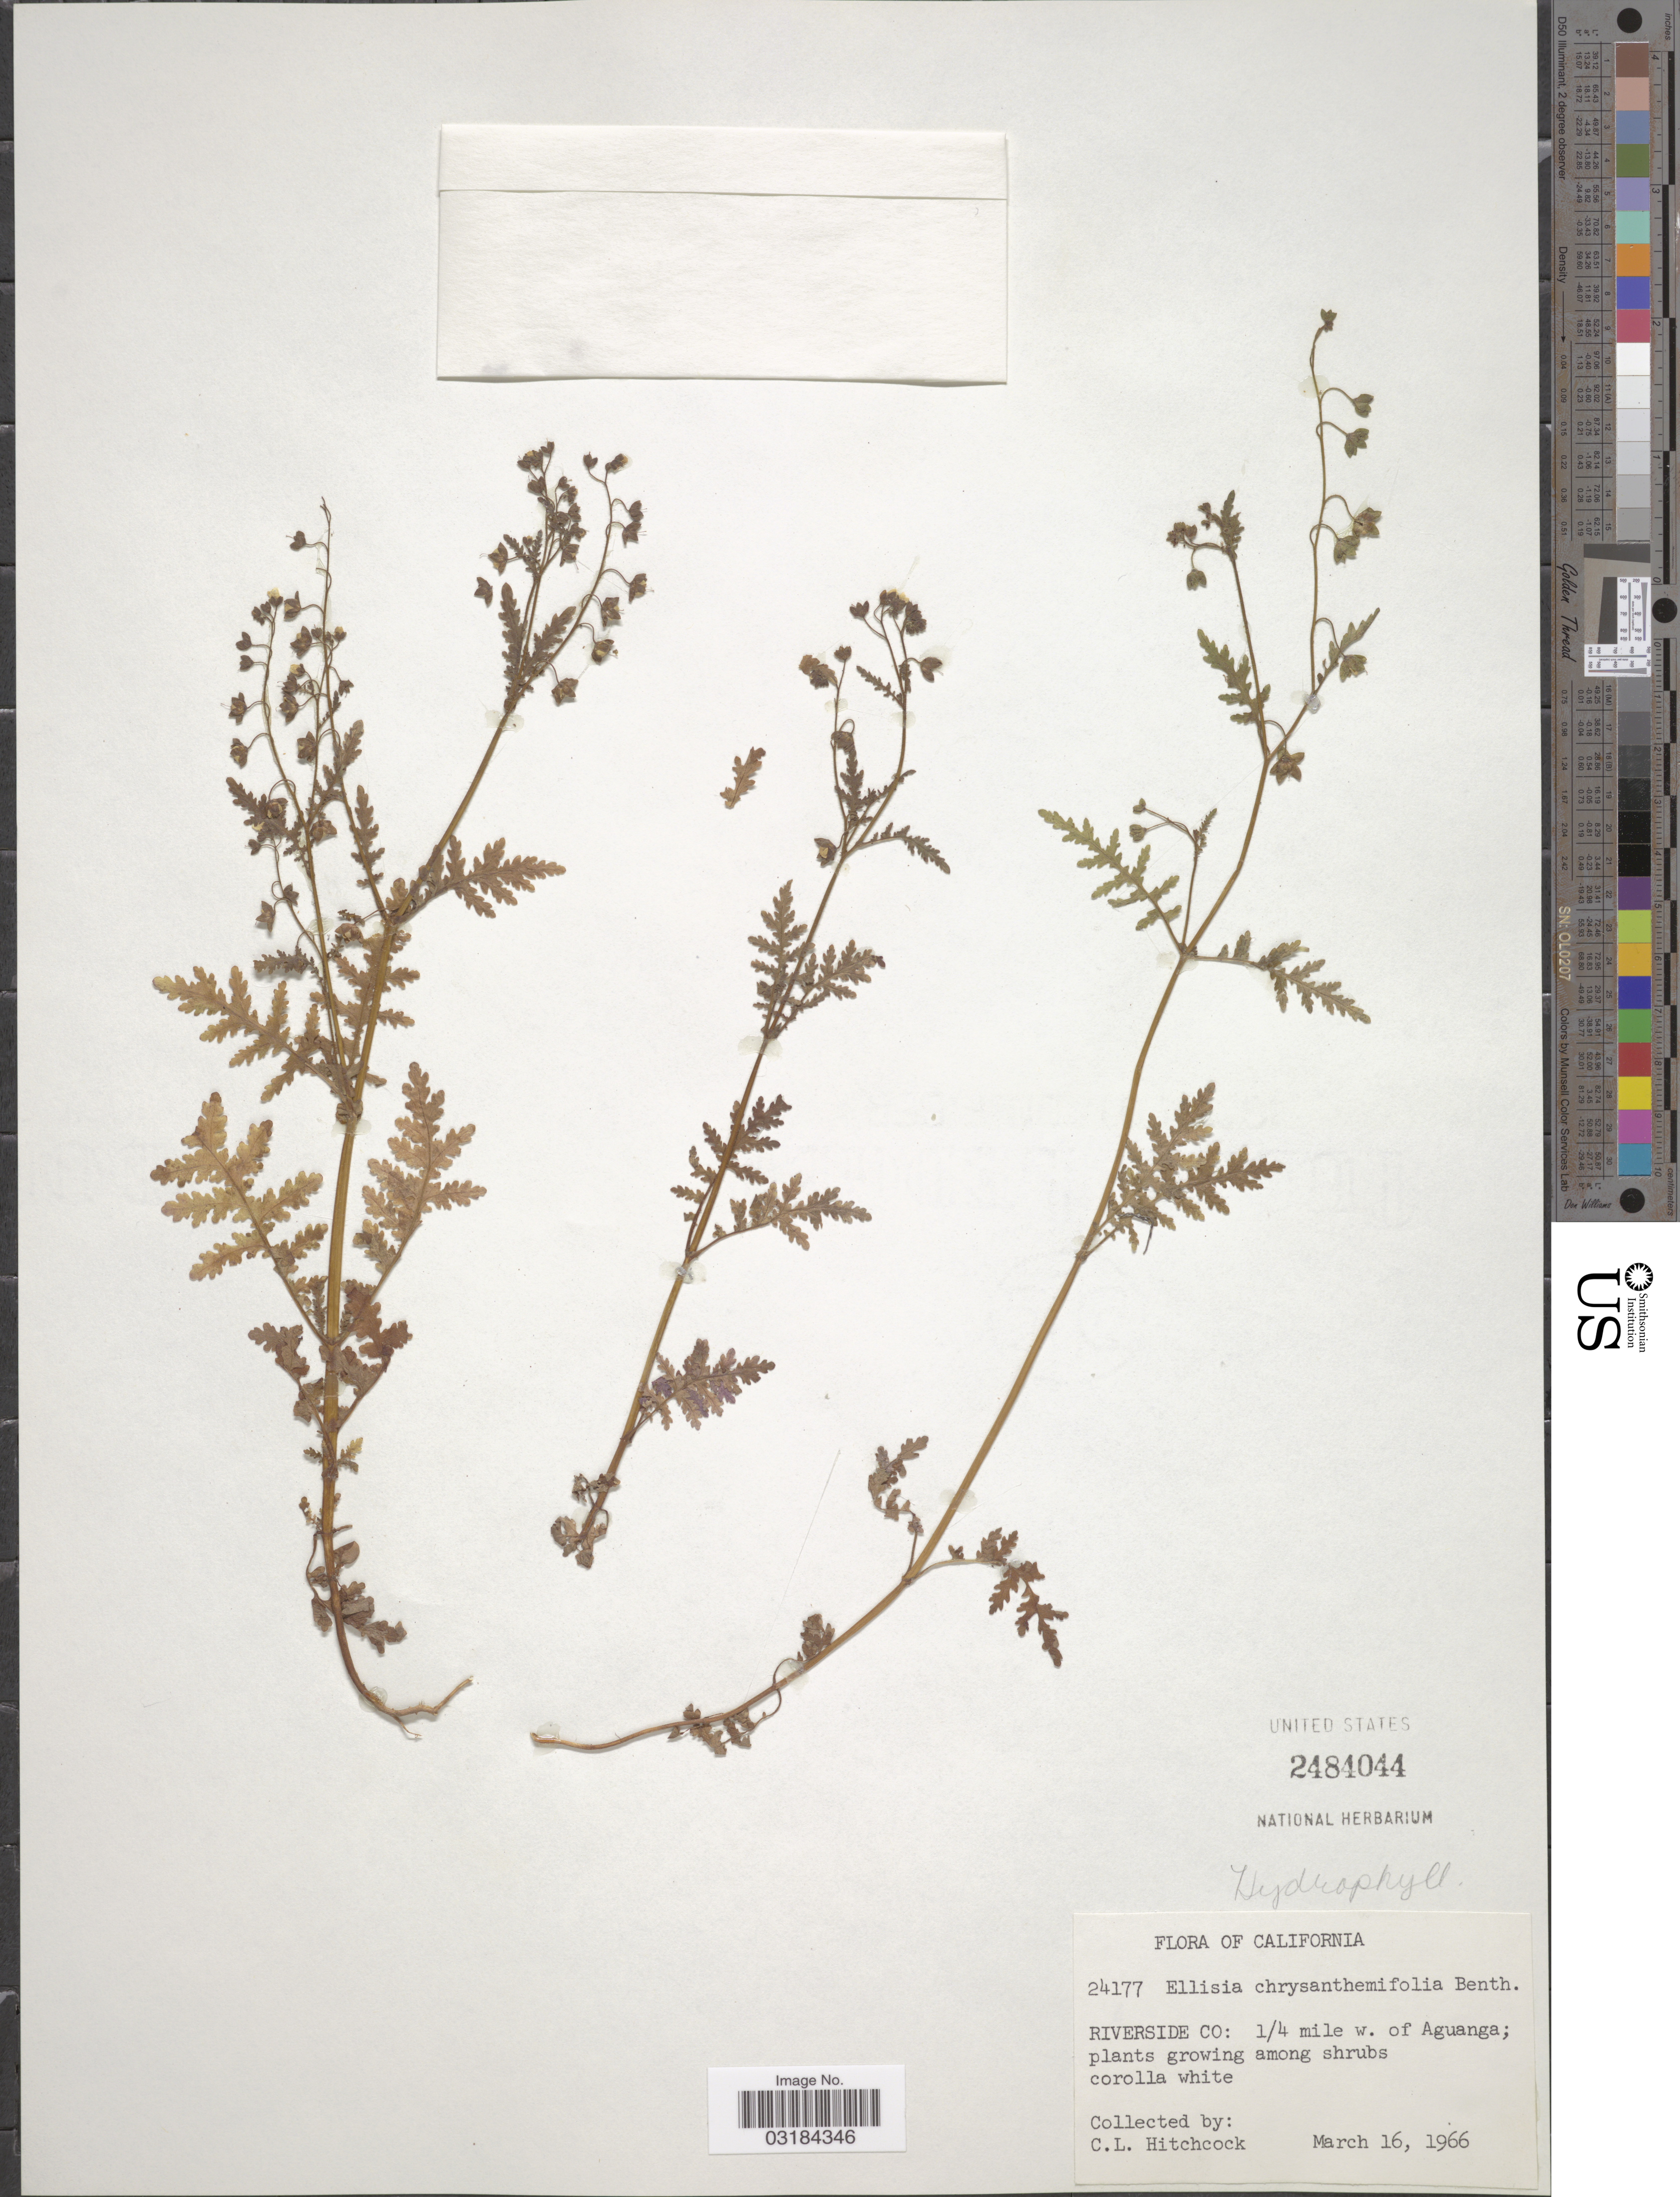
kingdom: Plantae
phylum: Tracheophyta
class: Magnoliopsida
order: Boraginales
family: Hydrophyllaceae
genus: Eucrypta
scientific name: Eucrypta chrysanthemifolia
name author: (Benth.) Greene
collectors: C. L. Hitchcock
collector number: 24177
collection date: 1966-03-16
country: United States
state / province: California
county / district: Riverside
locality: Riverside Co: ¼ mile w. of Aguanga.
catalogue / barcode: US 2484044